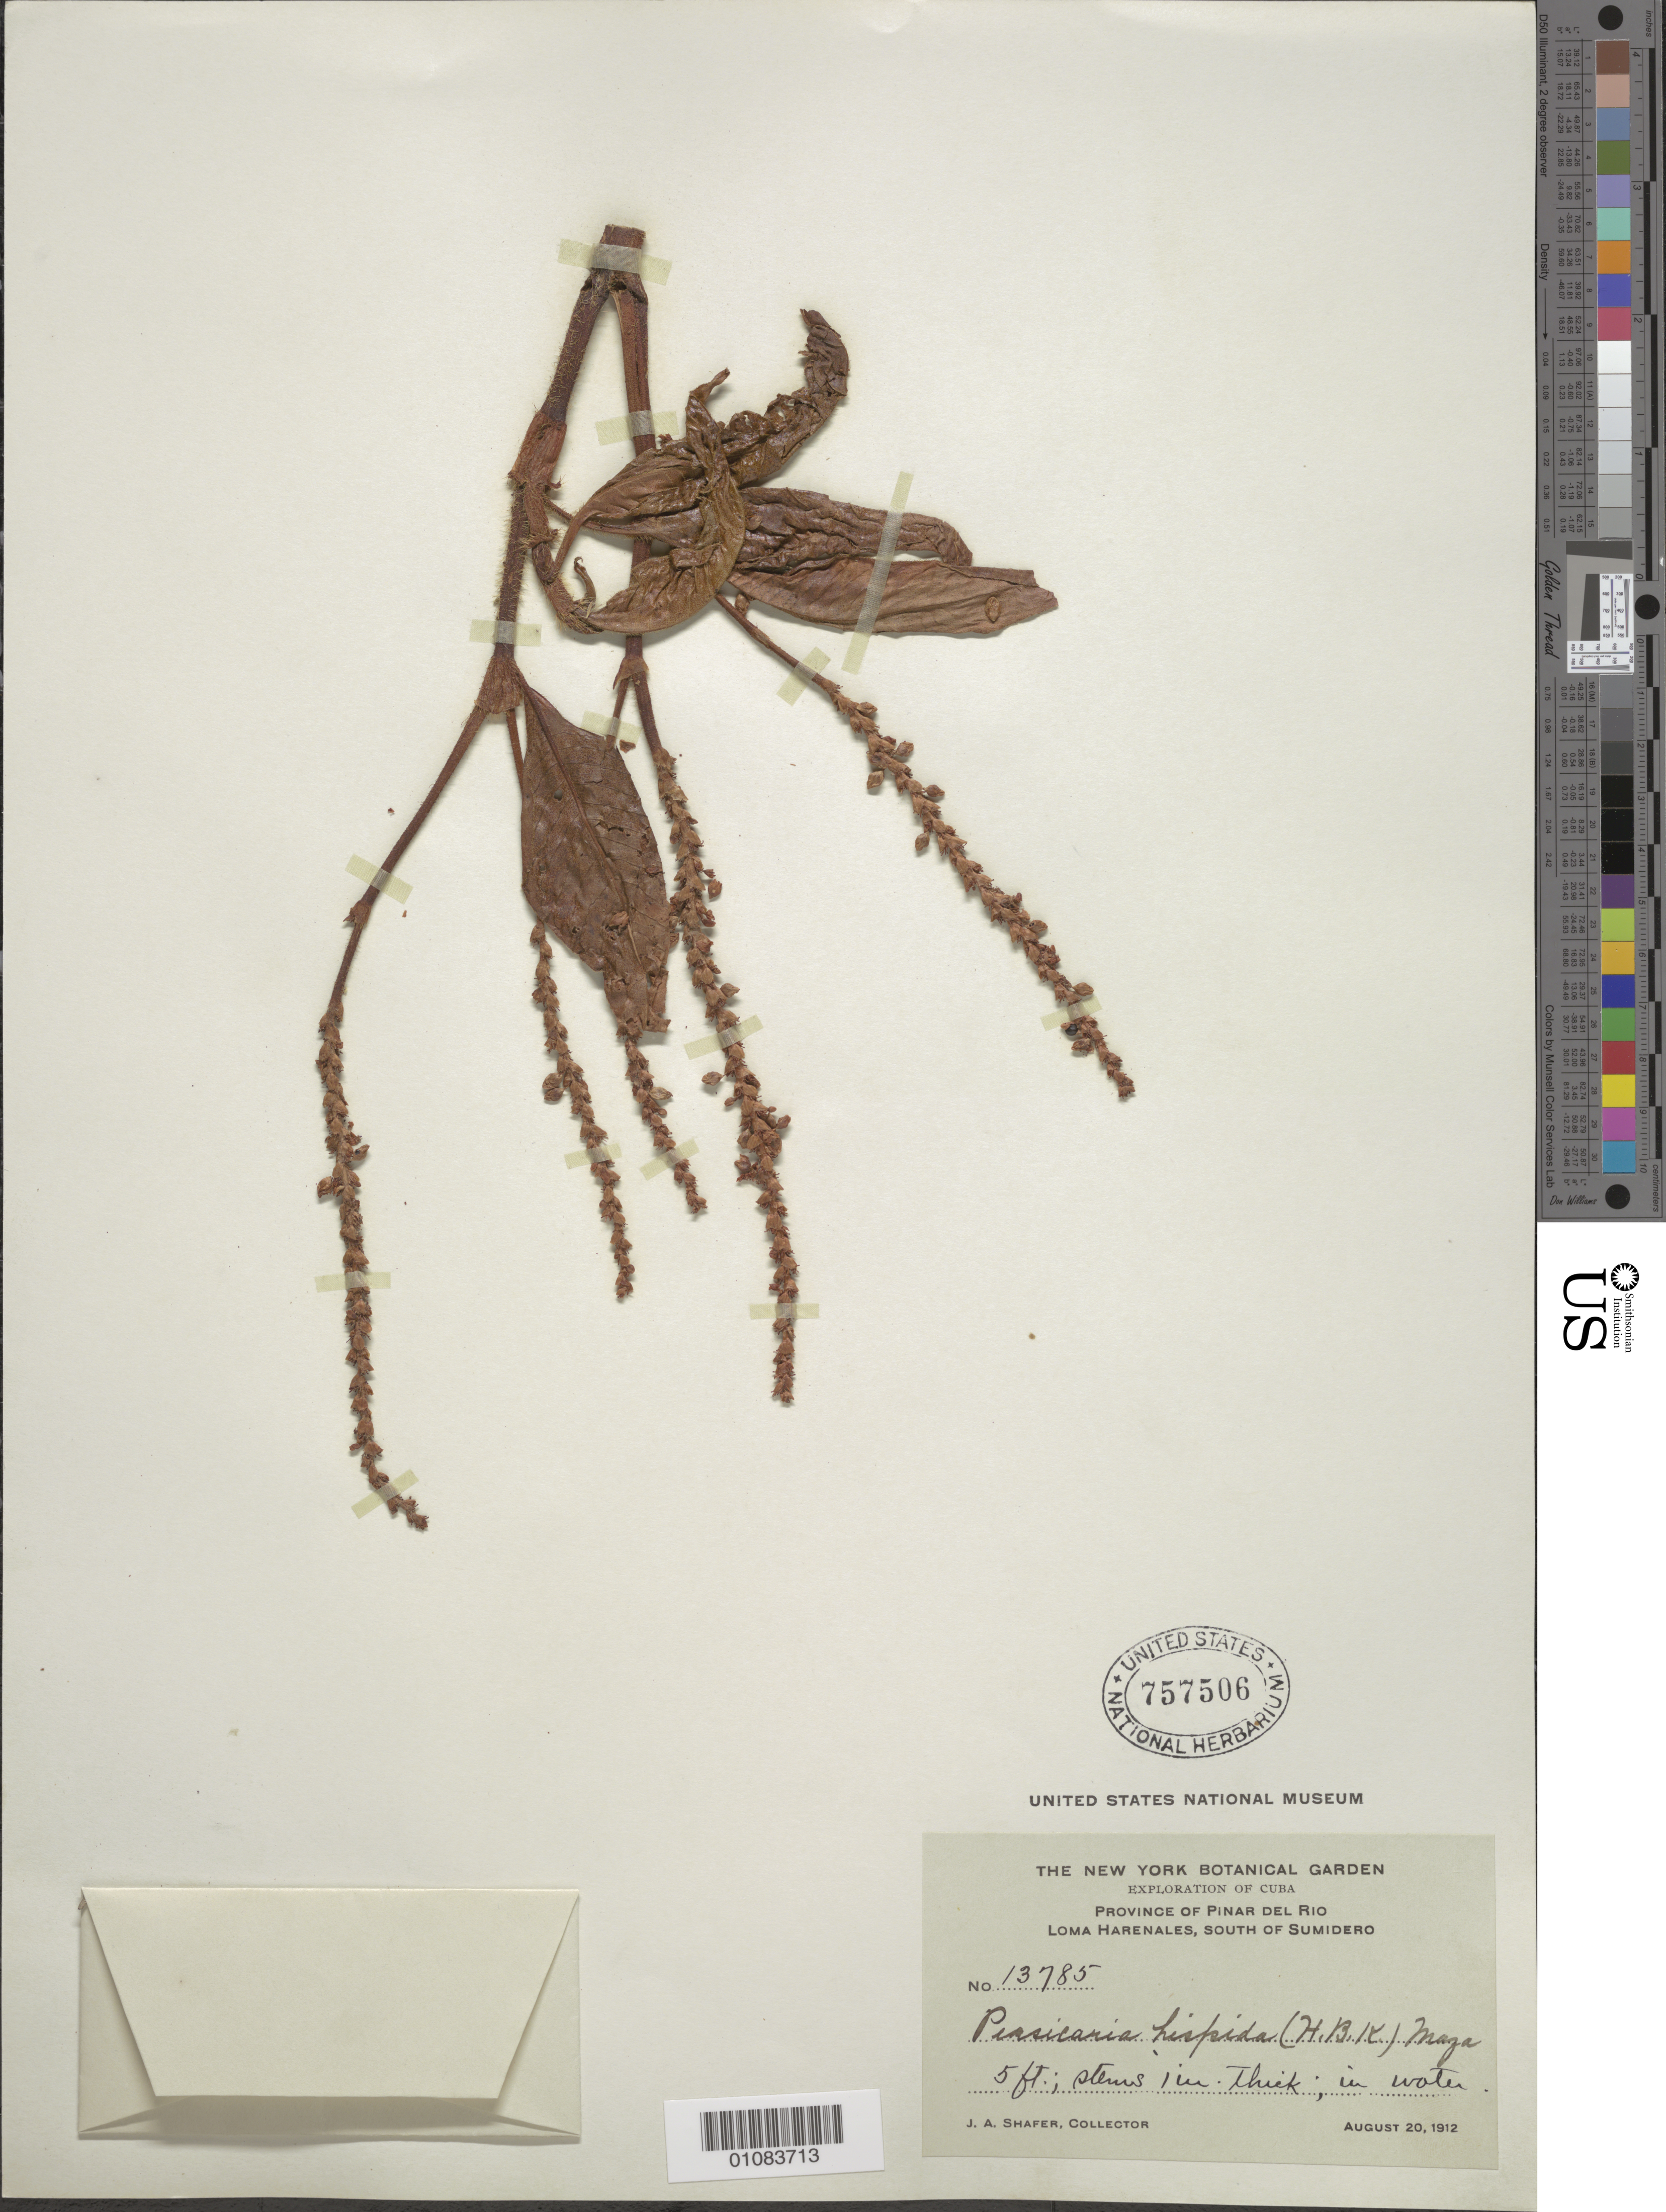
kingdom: Plantae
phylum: Tracheophyta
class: Magnoliopsida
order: Caryophyllales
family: Polygonaceae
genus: Polygonum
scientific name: Polygonum hispidum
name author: Kunth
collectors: J. A. Shafer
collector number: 13785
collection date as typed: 20 Aug 1912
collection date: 1912-08-20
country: Cuba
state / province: Pinar del Rio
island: Cuba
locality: Loma Harenales, south of Sumidero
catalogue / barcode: US 757506